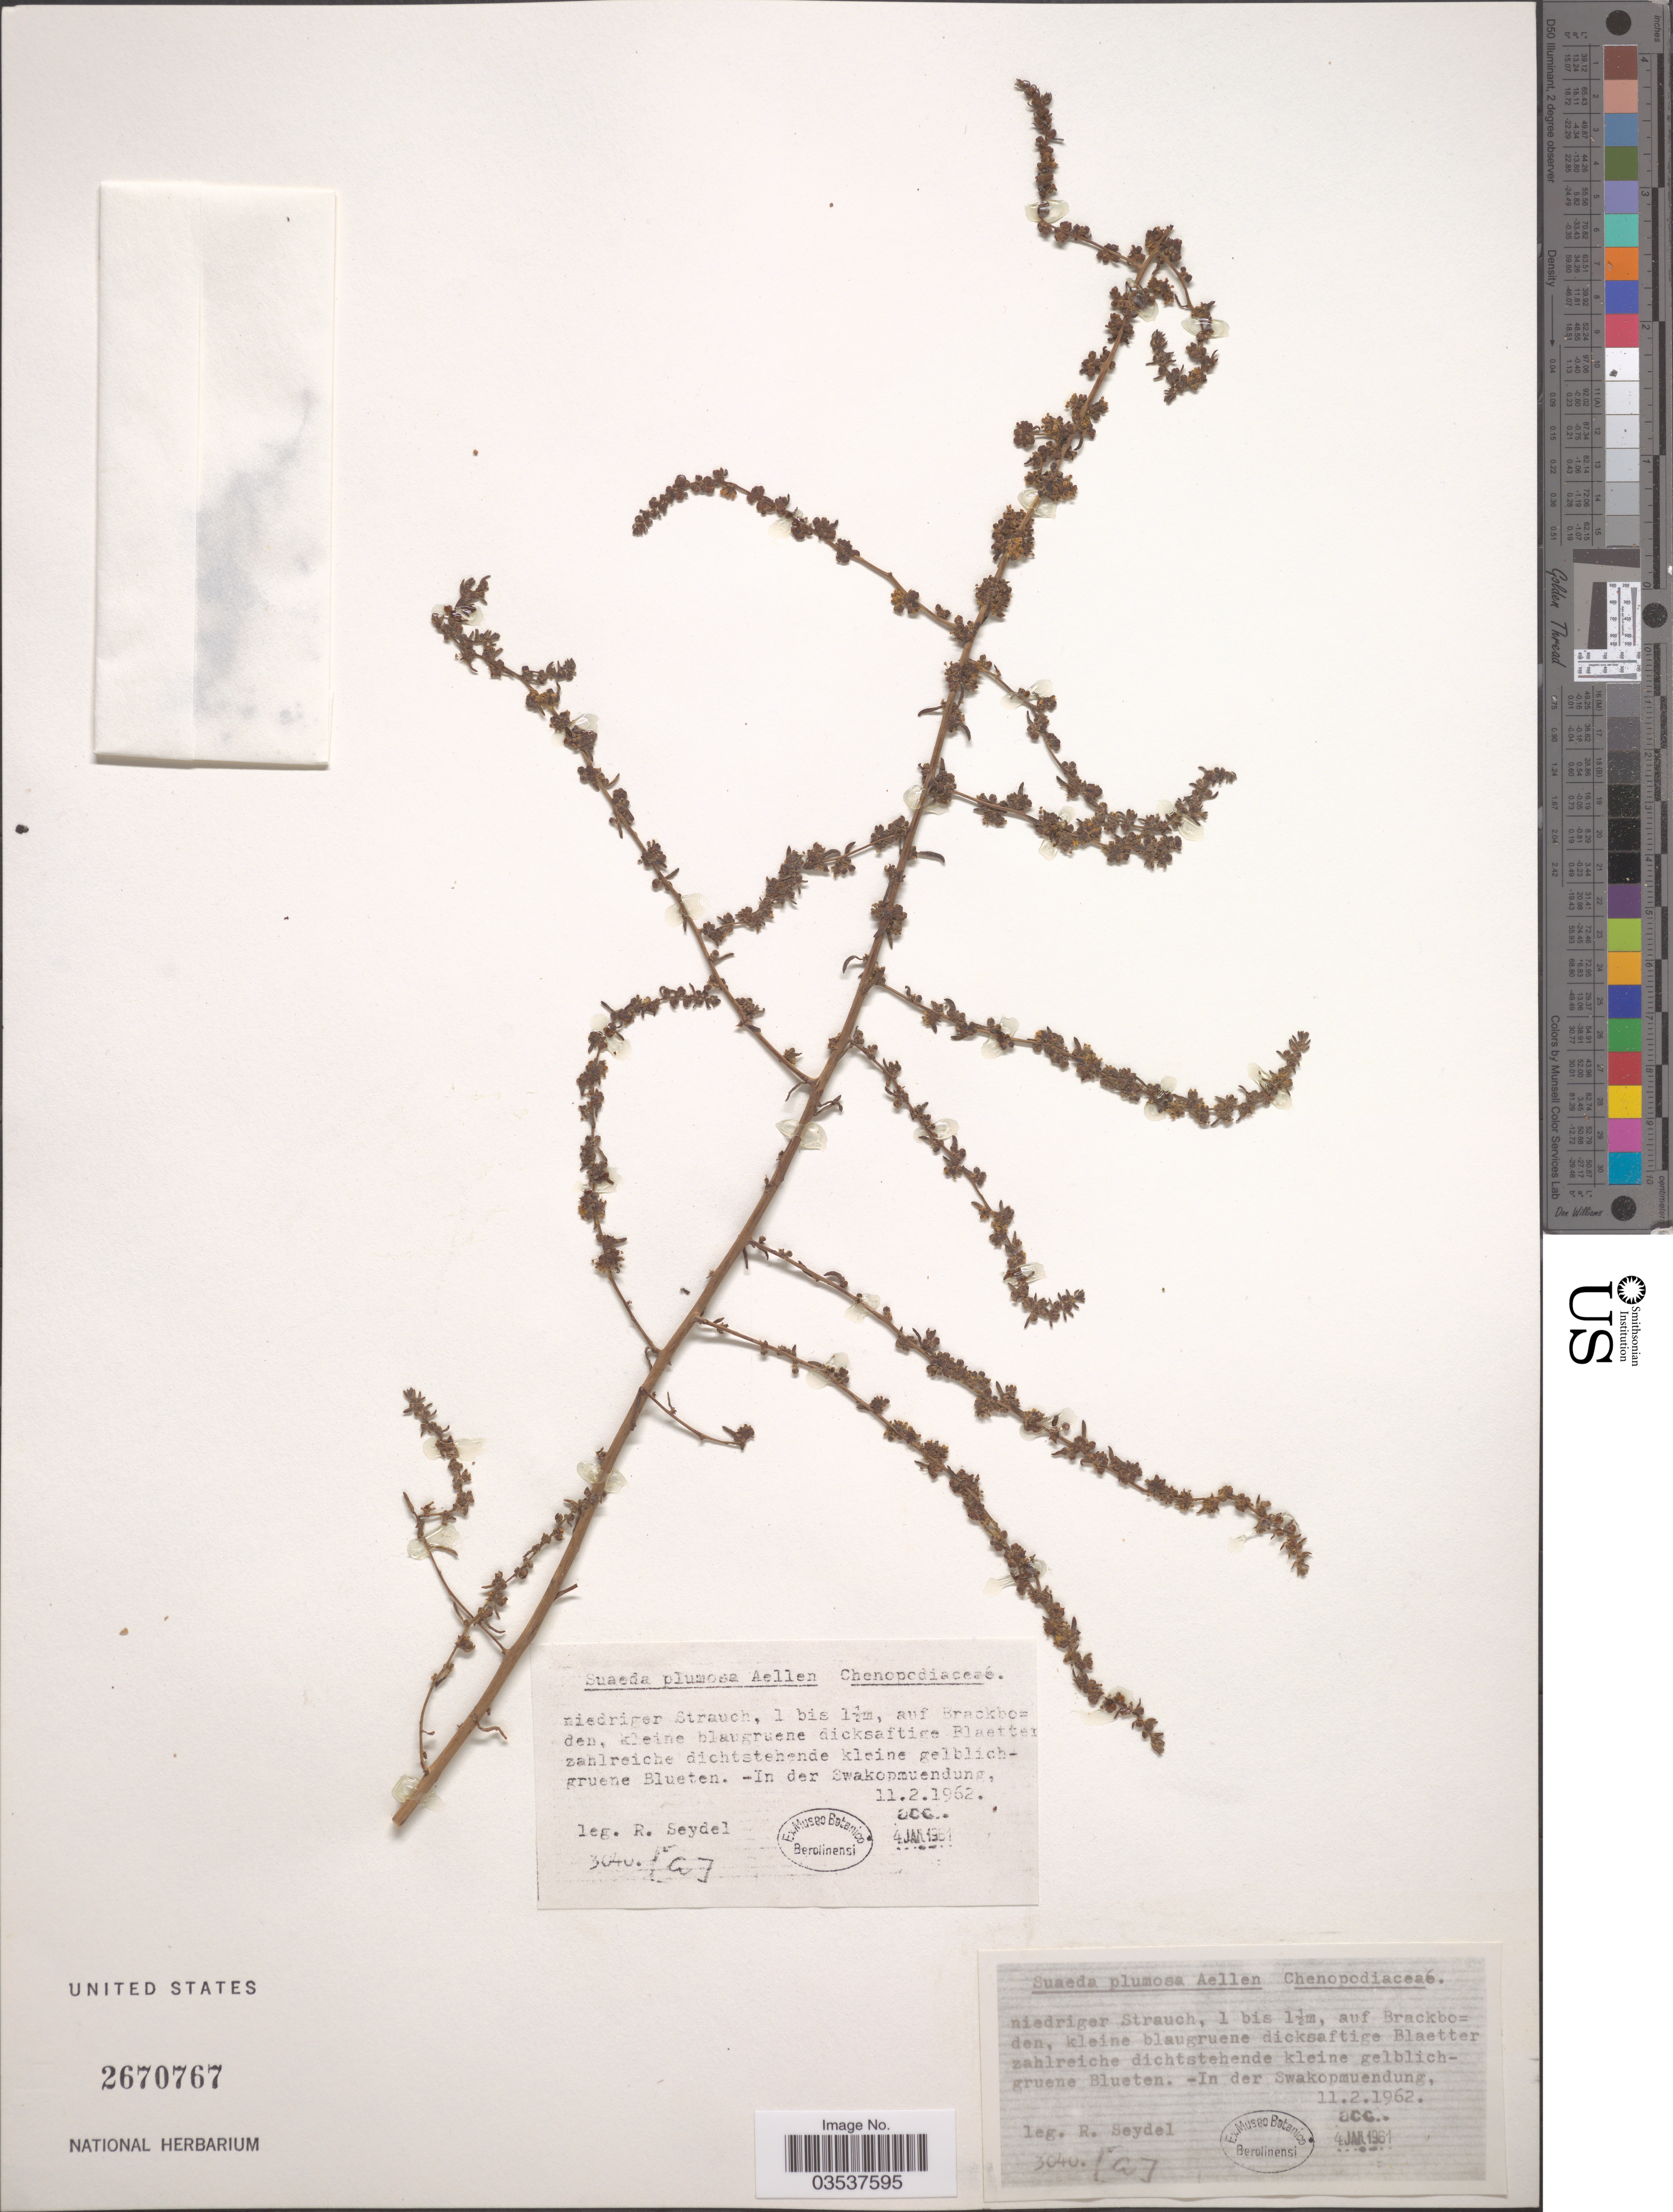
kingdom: Plantae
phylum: Tracheophyta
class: Magnoliopsida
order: Caryophyllales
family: Amaranthaceae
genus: Suaeda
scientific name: Suaeda plumosa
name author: Aellen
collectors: R. Seydel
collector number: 3040[a]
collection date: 1962-02-11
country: Namibia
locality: In der Swakopmuendung.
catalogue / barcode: US 2670767